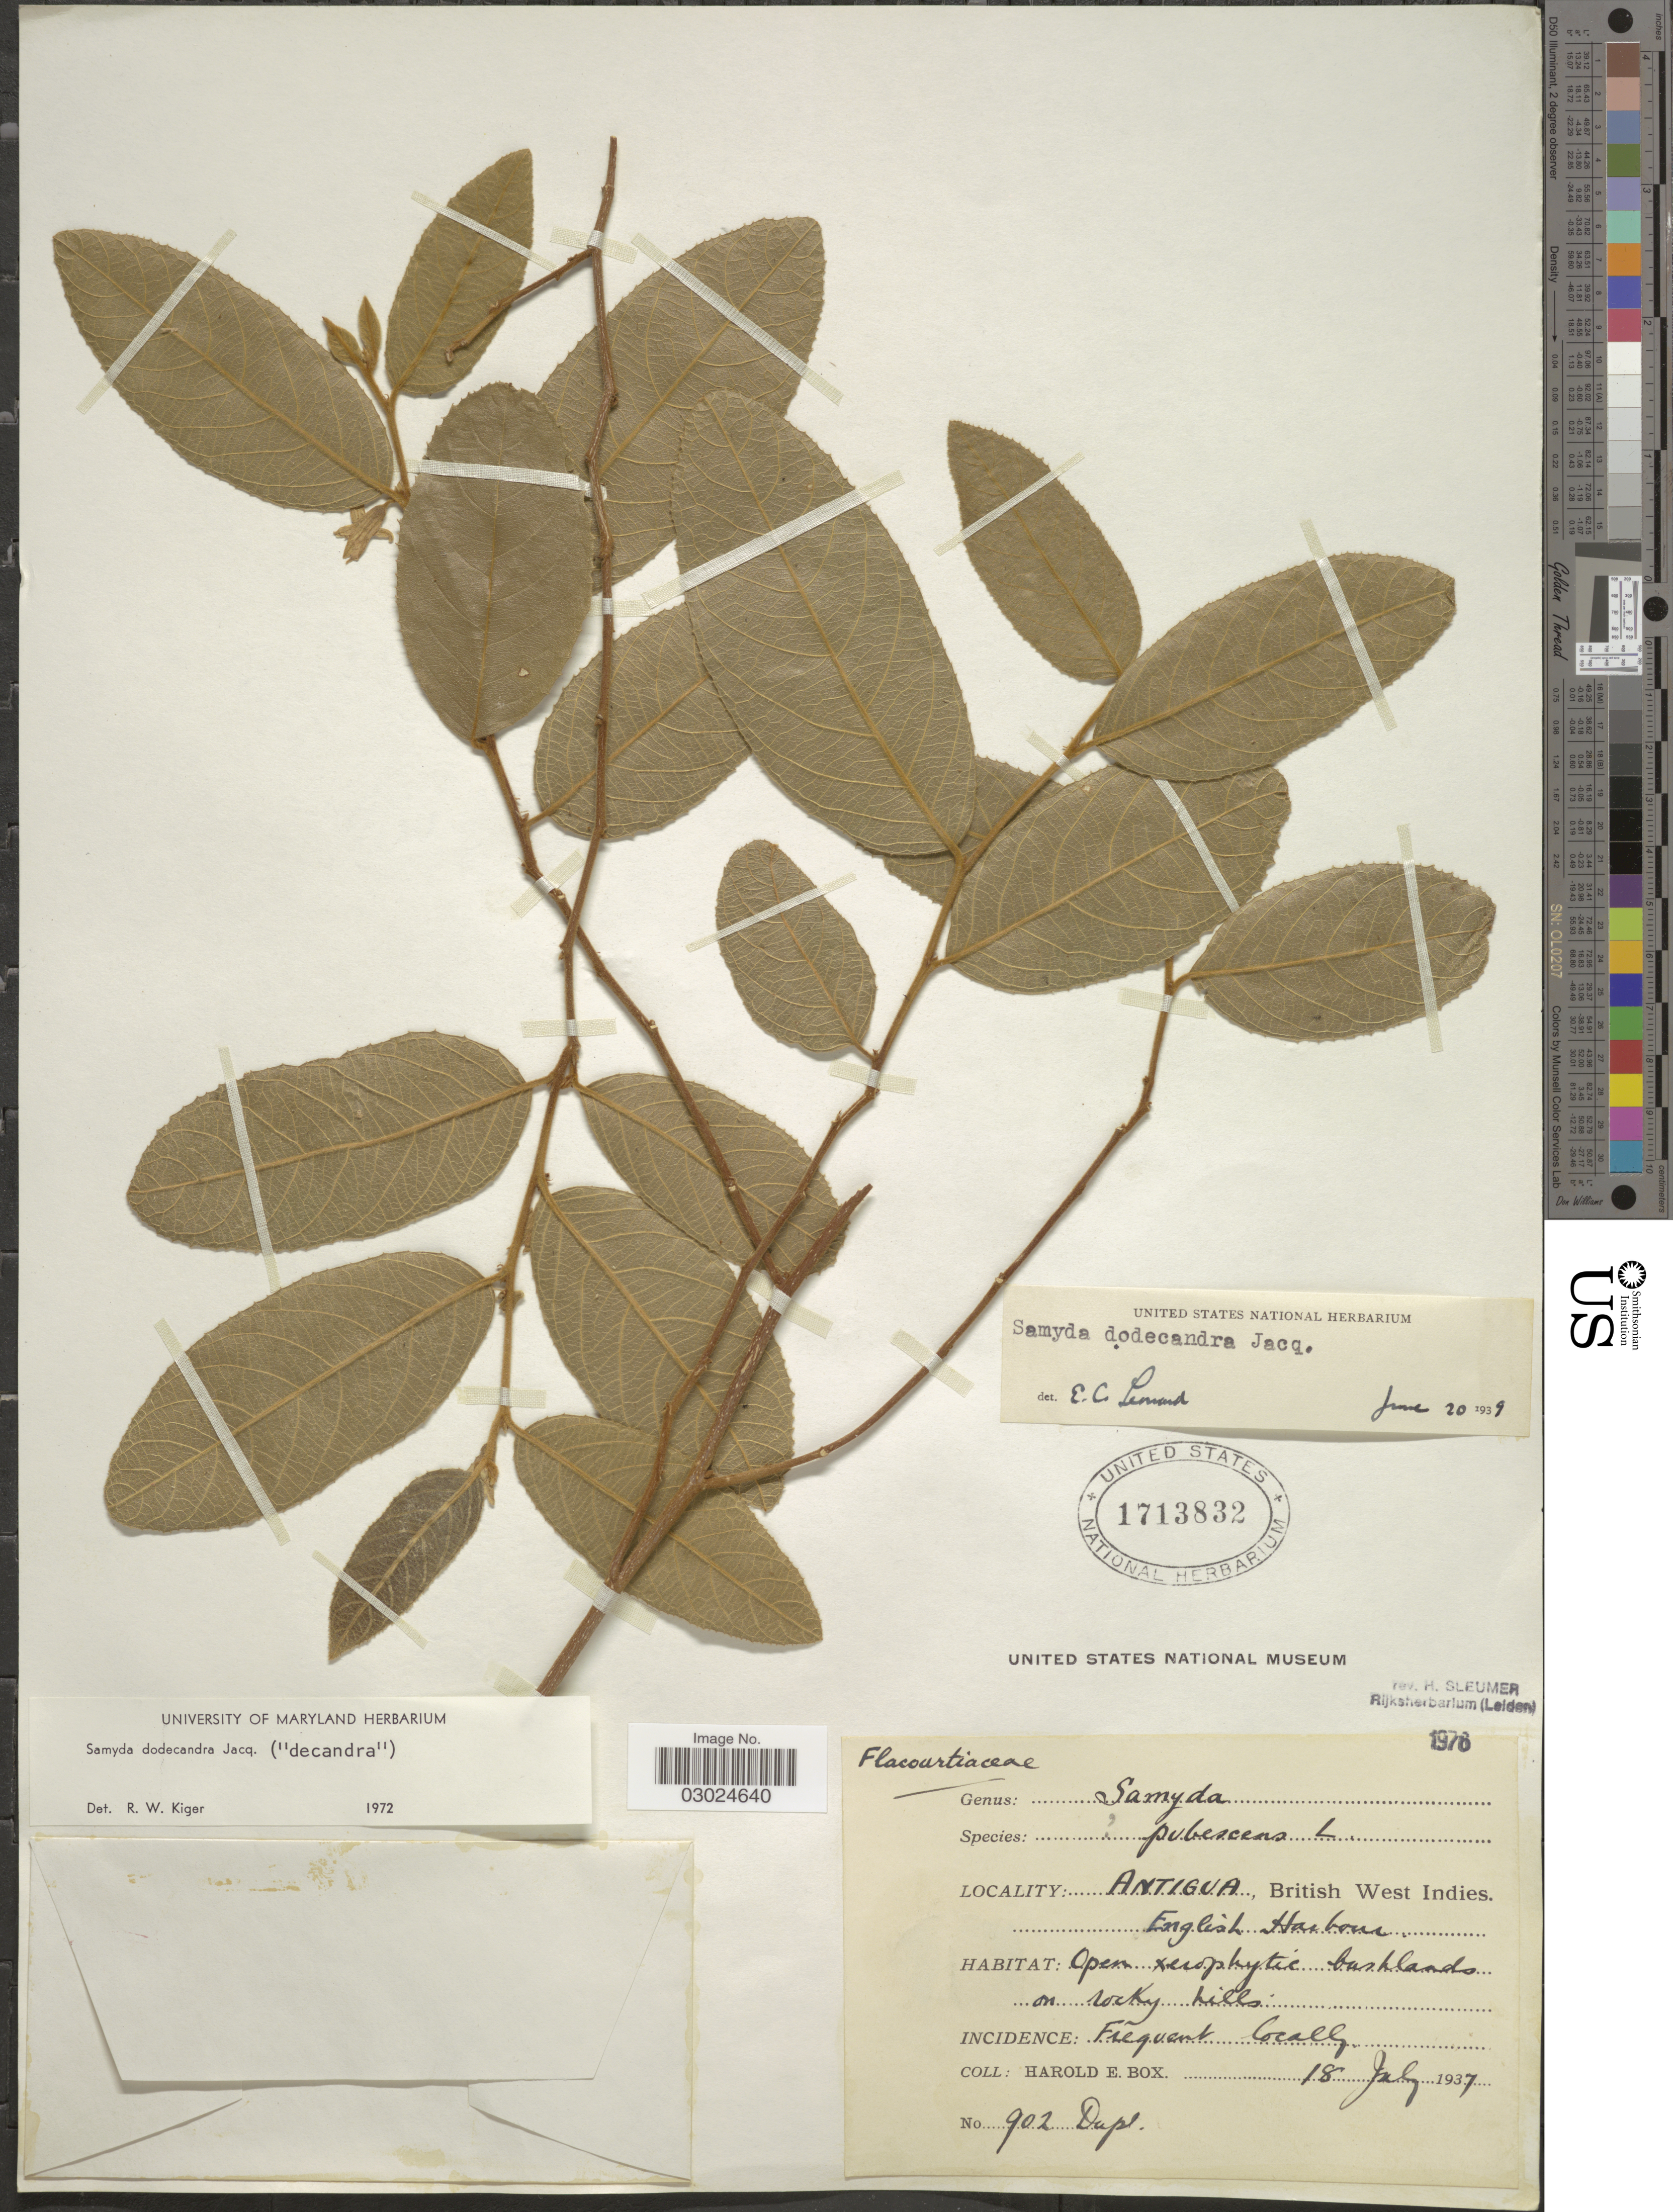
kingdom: Plantae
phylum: Tracheophyta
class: Magnoliopsida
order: Malpighiales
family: Salicaceae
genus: Casearia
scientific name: Casearia dodecandra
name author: (Jacq.) T. Samar. & M.H. Alford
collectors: H. E. Box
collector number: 902 Dupl.?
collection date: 1937-07-18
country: Antigua and Barbuda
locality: Antigua, British West Indies. English Harbour.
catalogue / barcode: US 1713832